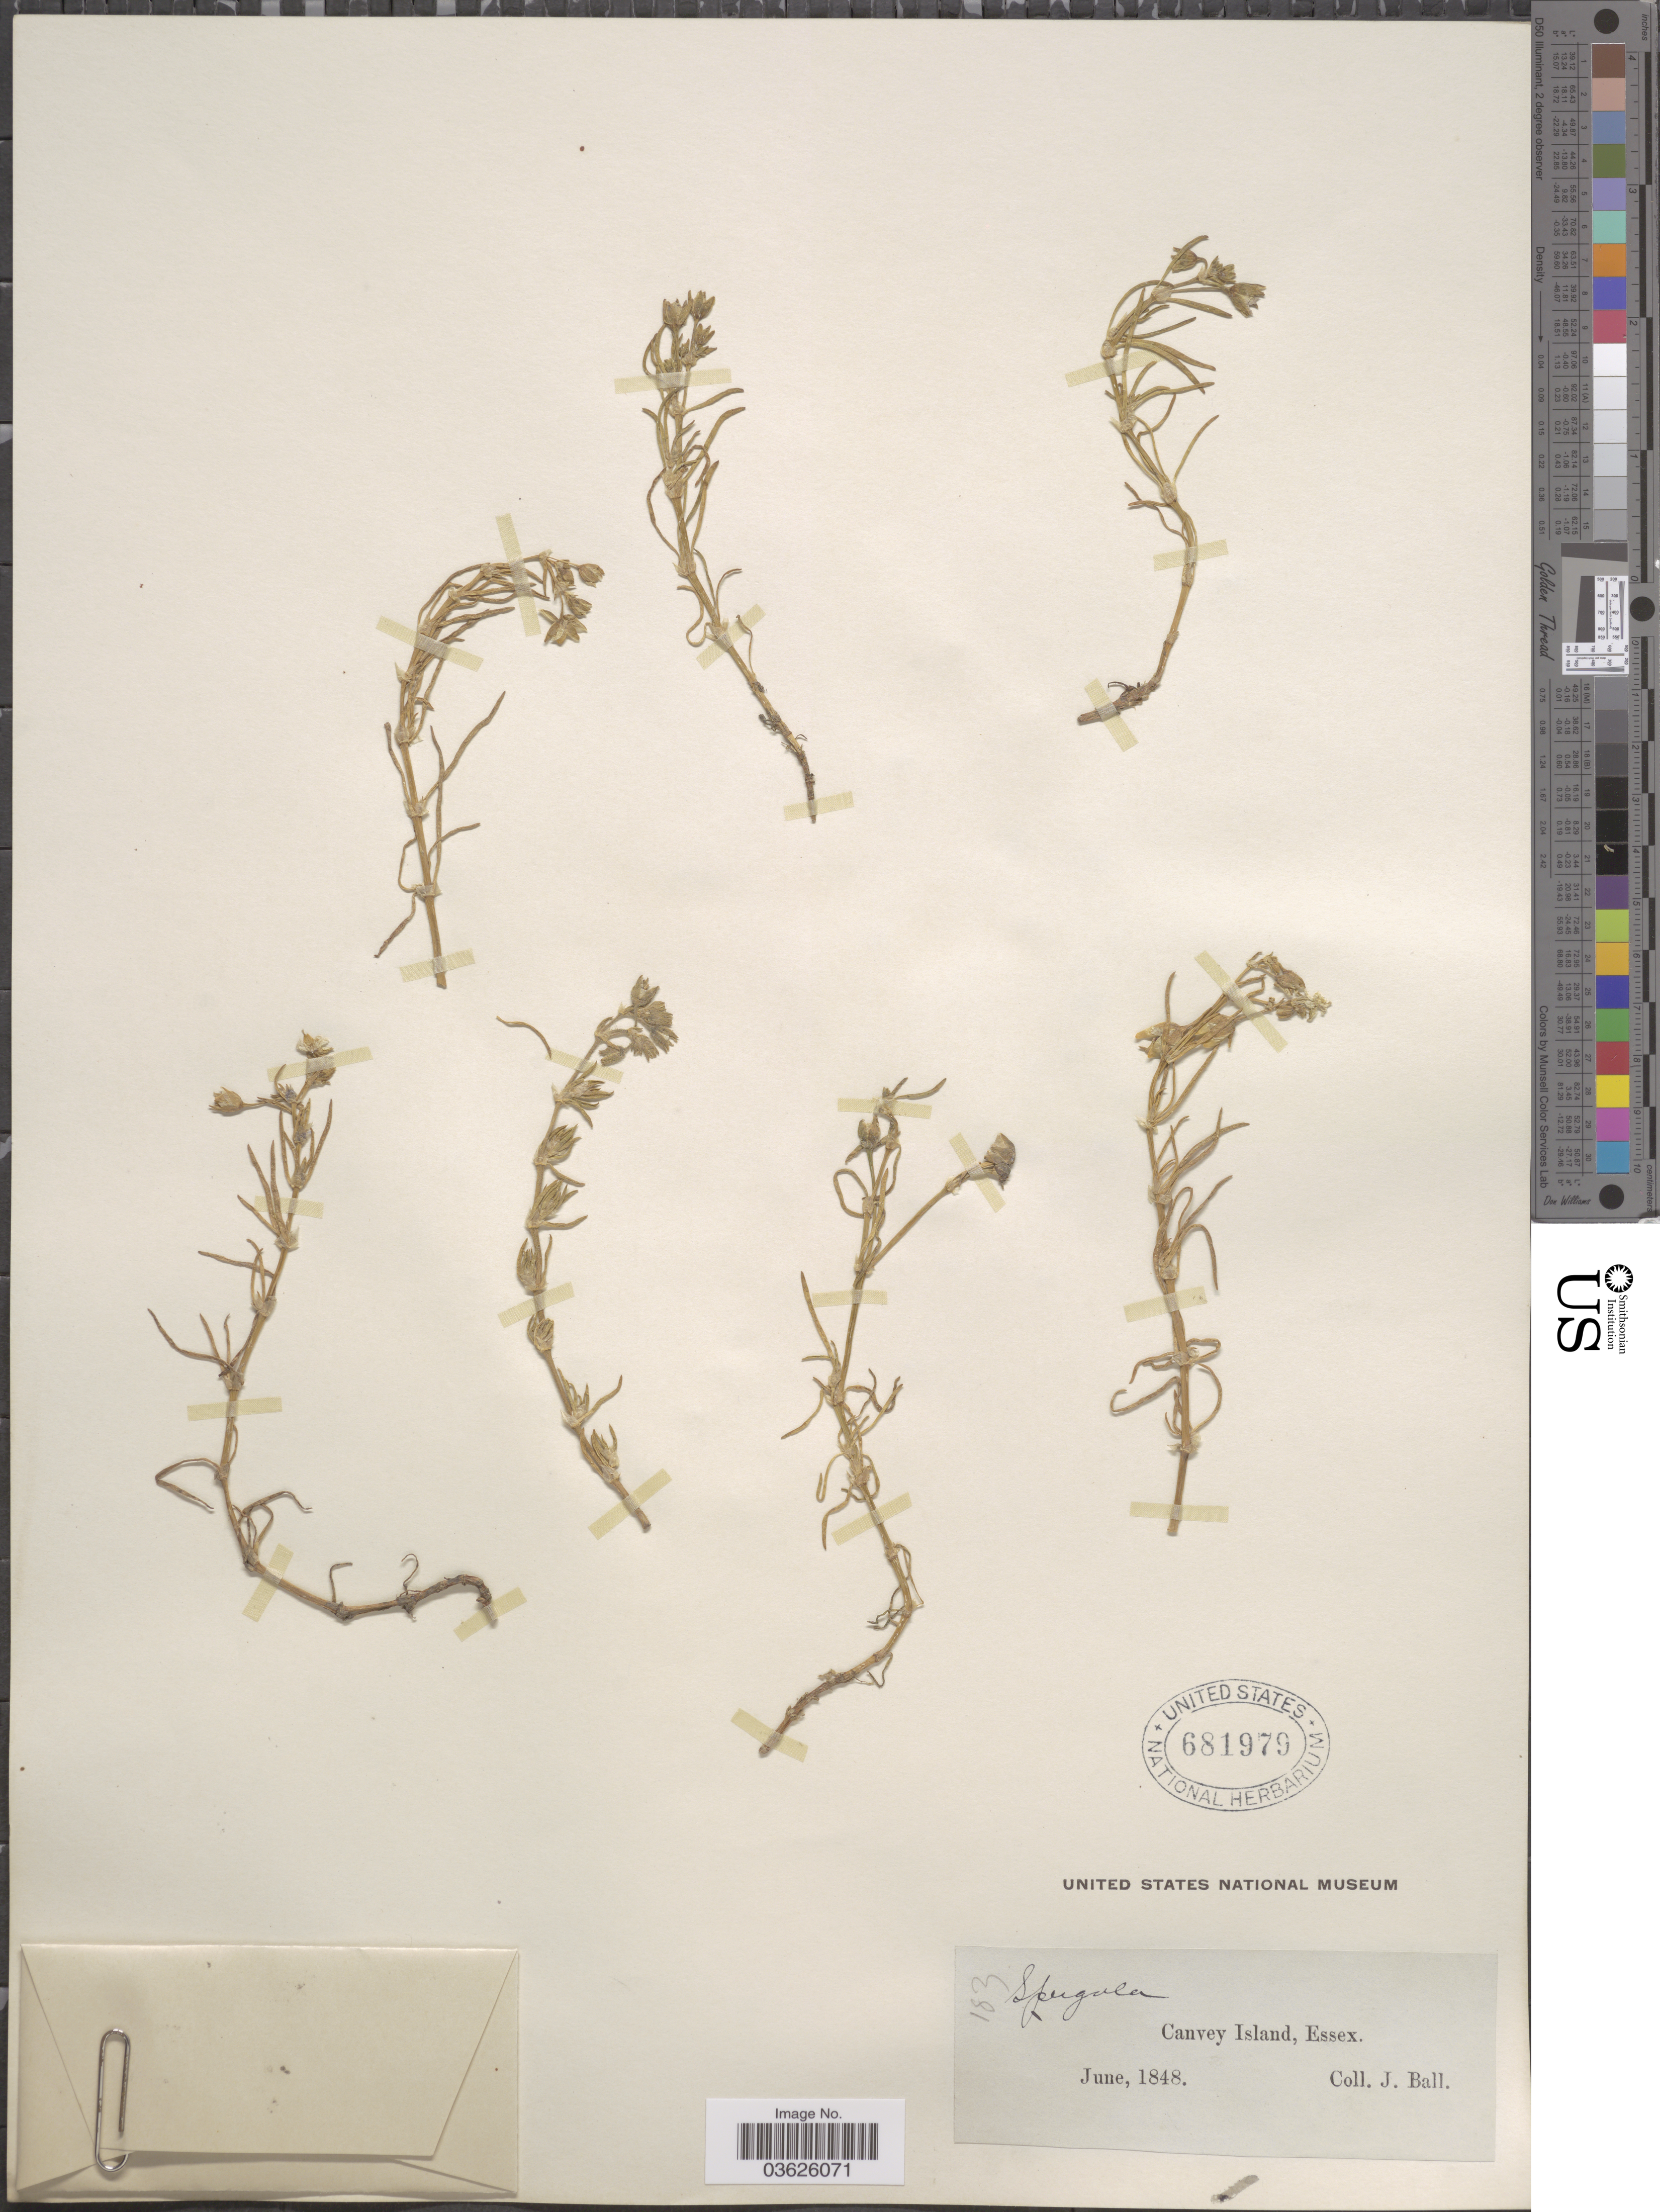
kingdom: Plantae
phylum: Tracheophyta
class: Magnoliopsida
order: Caryophyllales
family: Caryophyllaceae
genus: Tissa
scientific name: Tissa sp.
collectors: J. Ball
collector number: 183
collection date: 1848-06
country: United Kingdom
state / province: England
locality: Canvey Island, Essex.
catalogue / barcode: US 681979